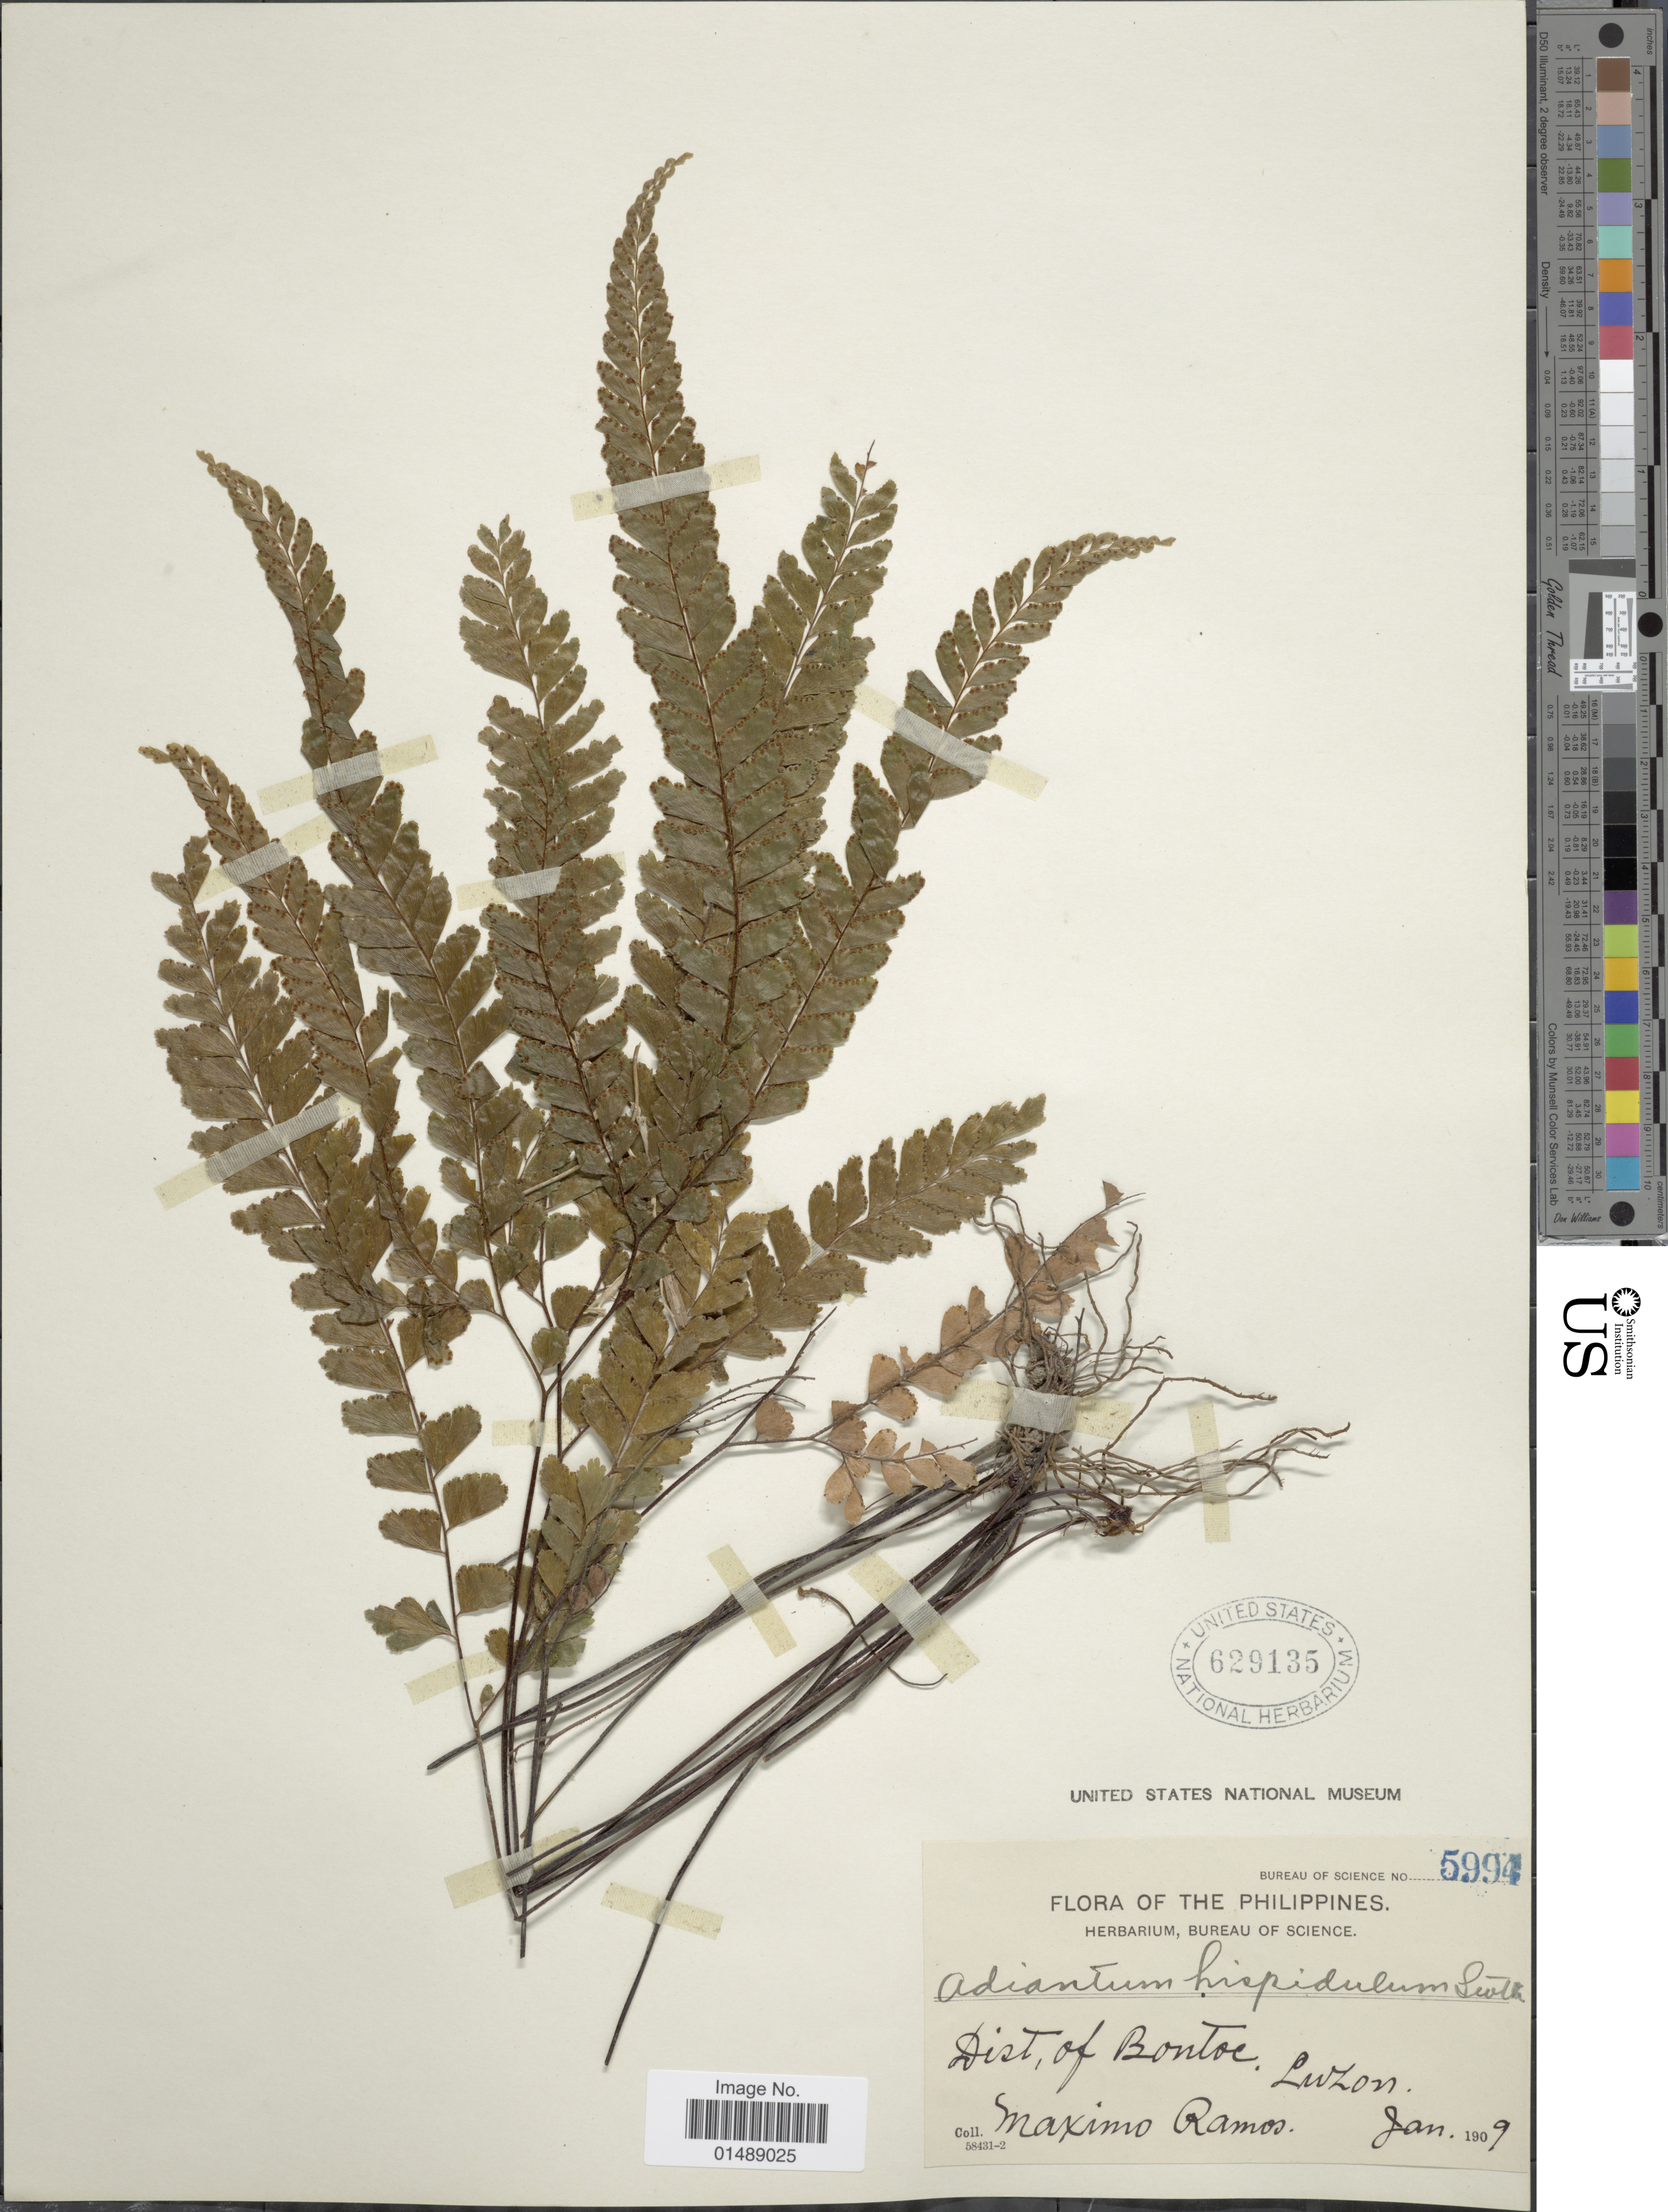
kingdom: Plantae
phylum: Tracheophyta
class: Polypodiopsida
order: Polypodiales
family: Pteridaceae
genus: Adiantum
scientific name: Adiantum hispidulum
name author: Sw.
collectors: M. Ramos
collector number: Bureau of Science 5994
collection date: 1909-01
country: Philippines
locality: Dist. of Bontoc, Luzon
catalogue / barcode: US 629135